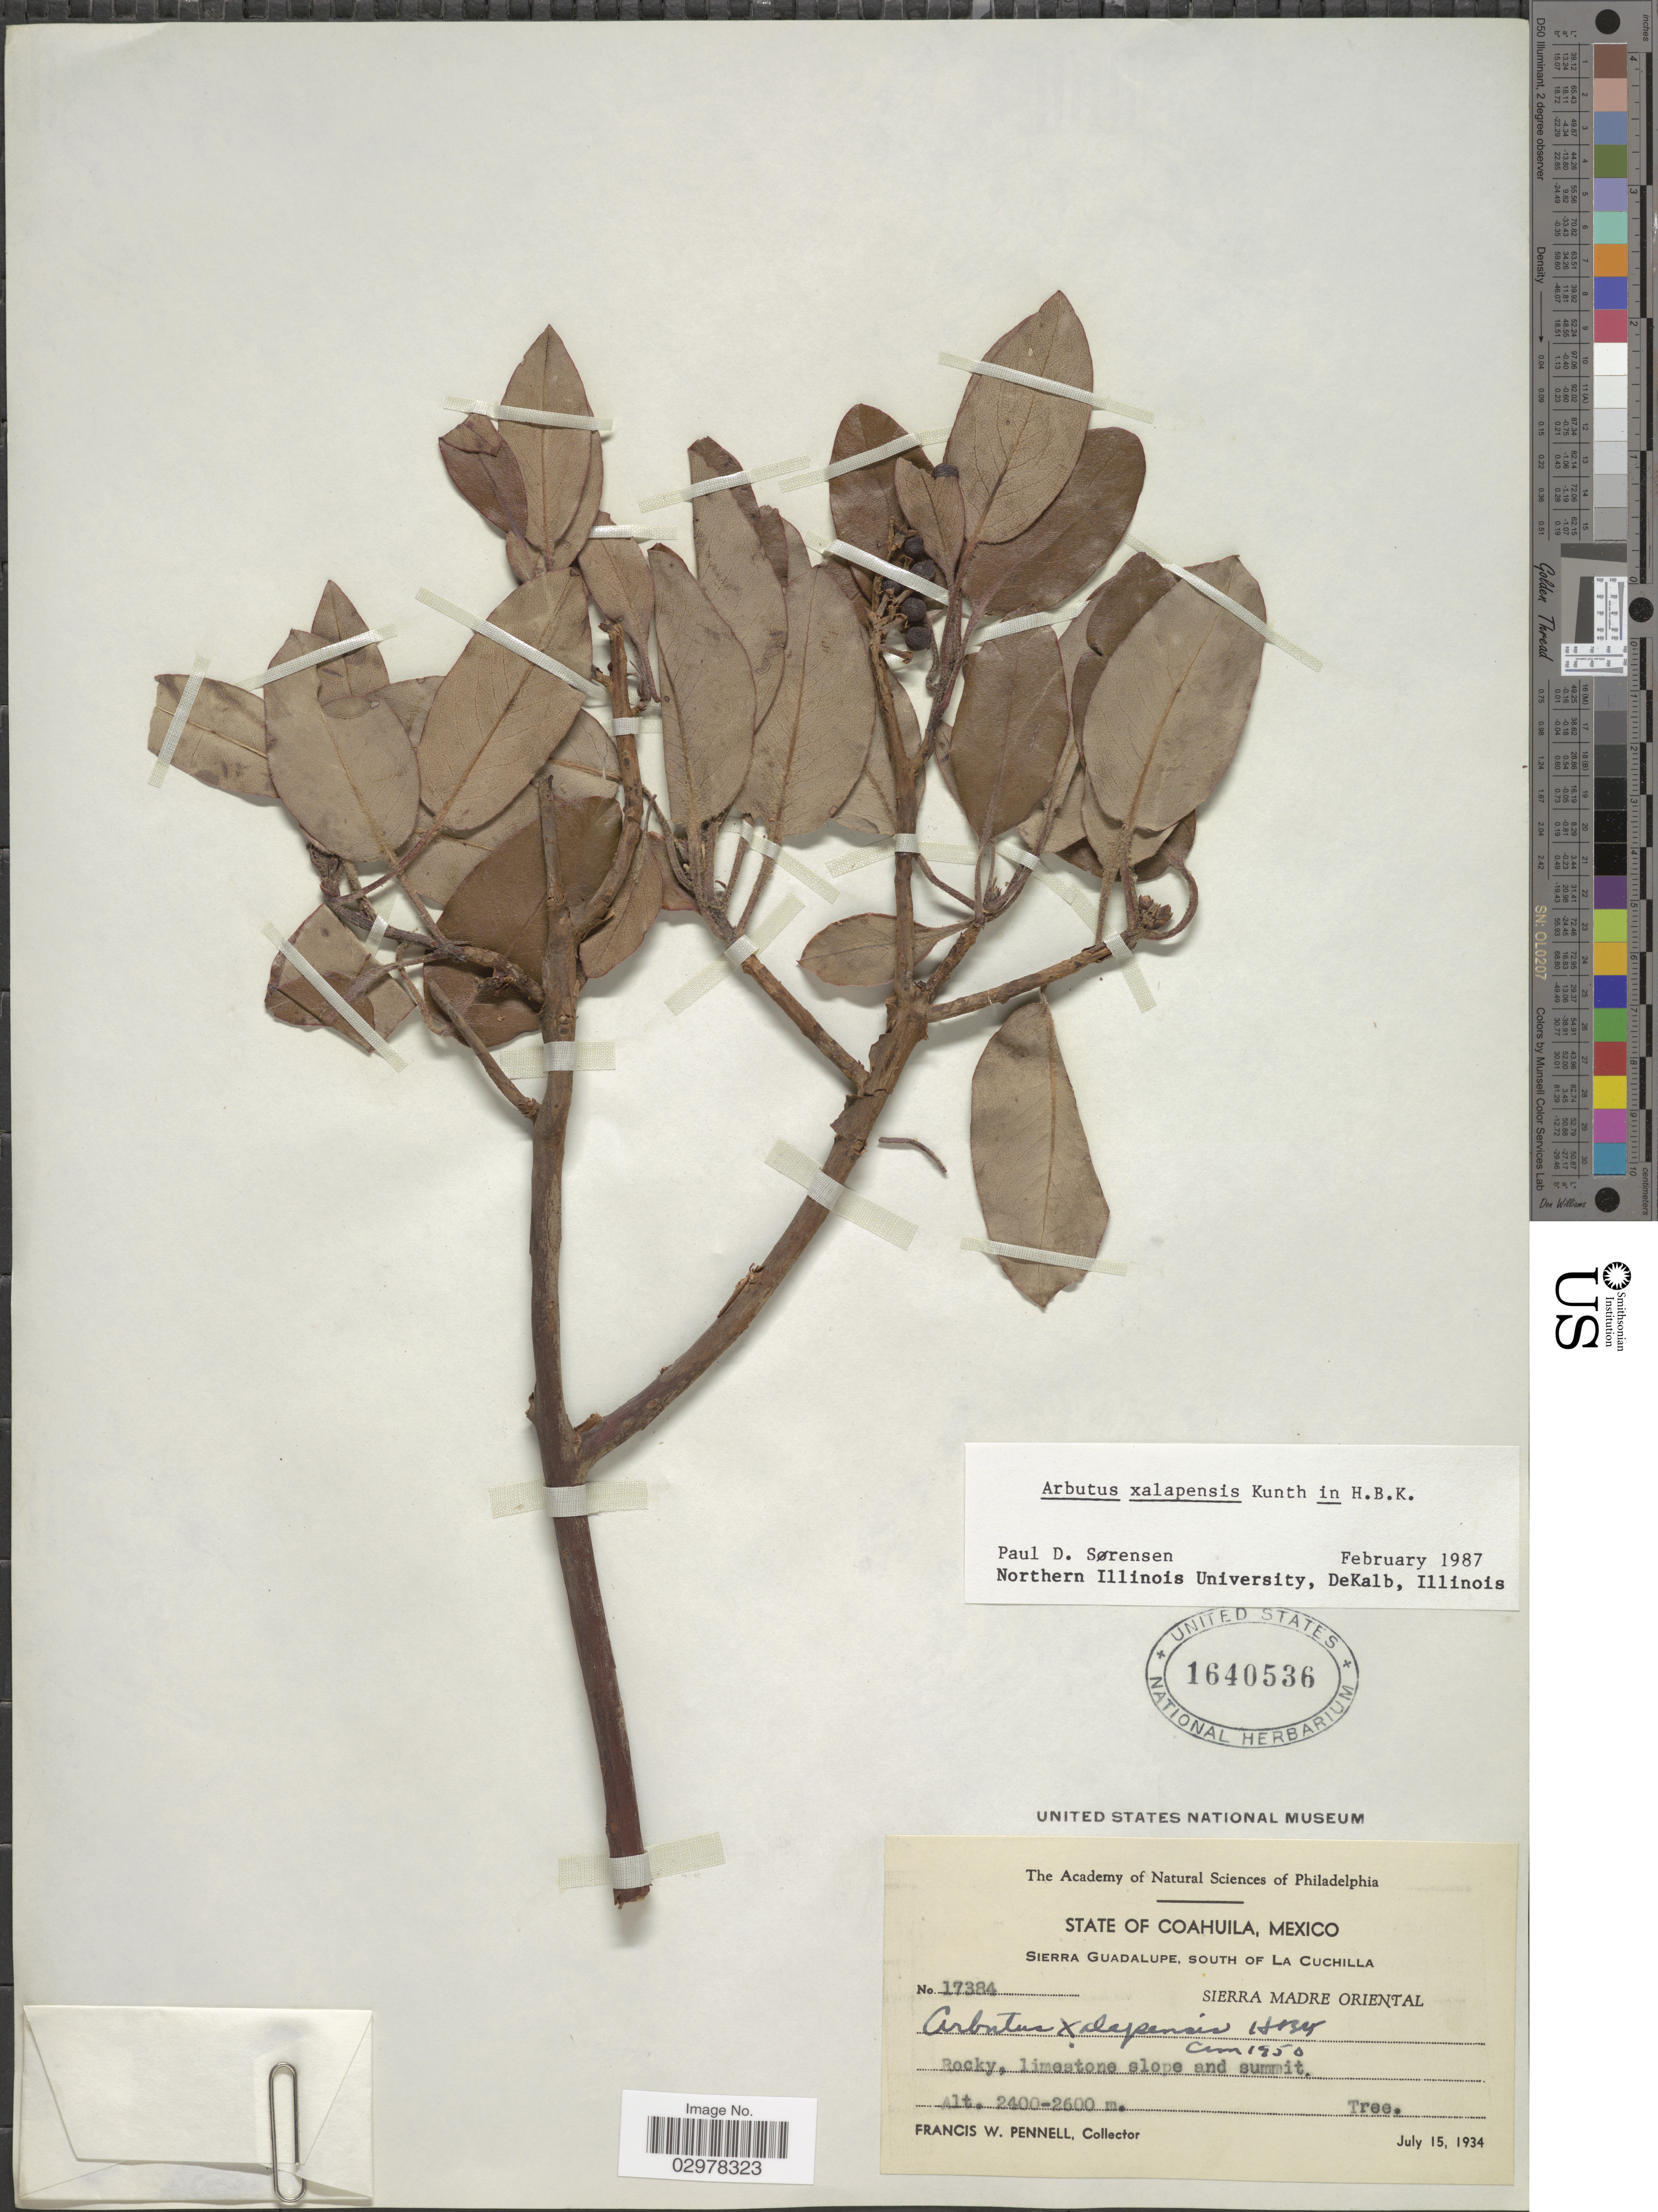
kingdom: Plantae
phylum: Tracheophyta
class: Magnoliopsida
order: Ericales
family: Ericaceae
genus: Arbutus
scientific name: Arbutus xalapensis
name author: Kunth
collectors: F. W. Pennell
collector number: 17384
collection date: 1934-07-15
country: Mexico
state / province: Coahuila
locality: Sierra Guadalupe, South of La Cuchila, Sierra Madre Oriental.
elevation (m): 2400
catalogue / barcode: US 1640536